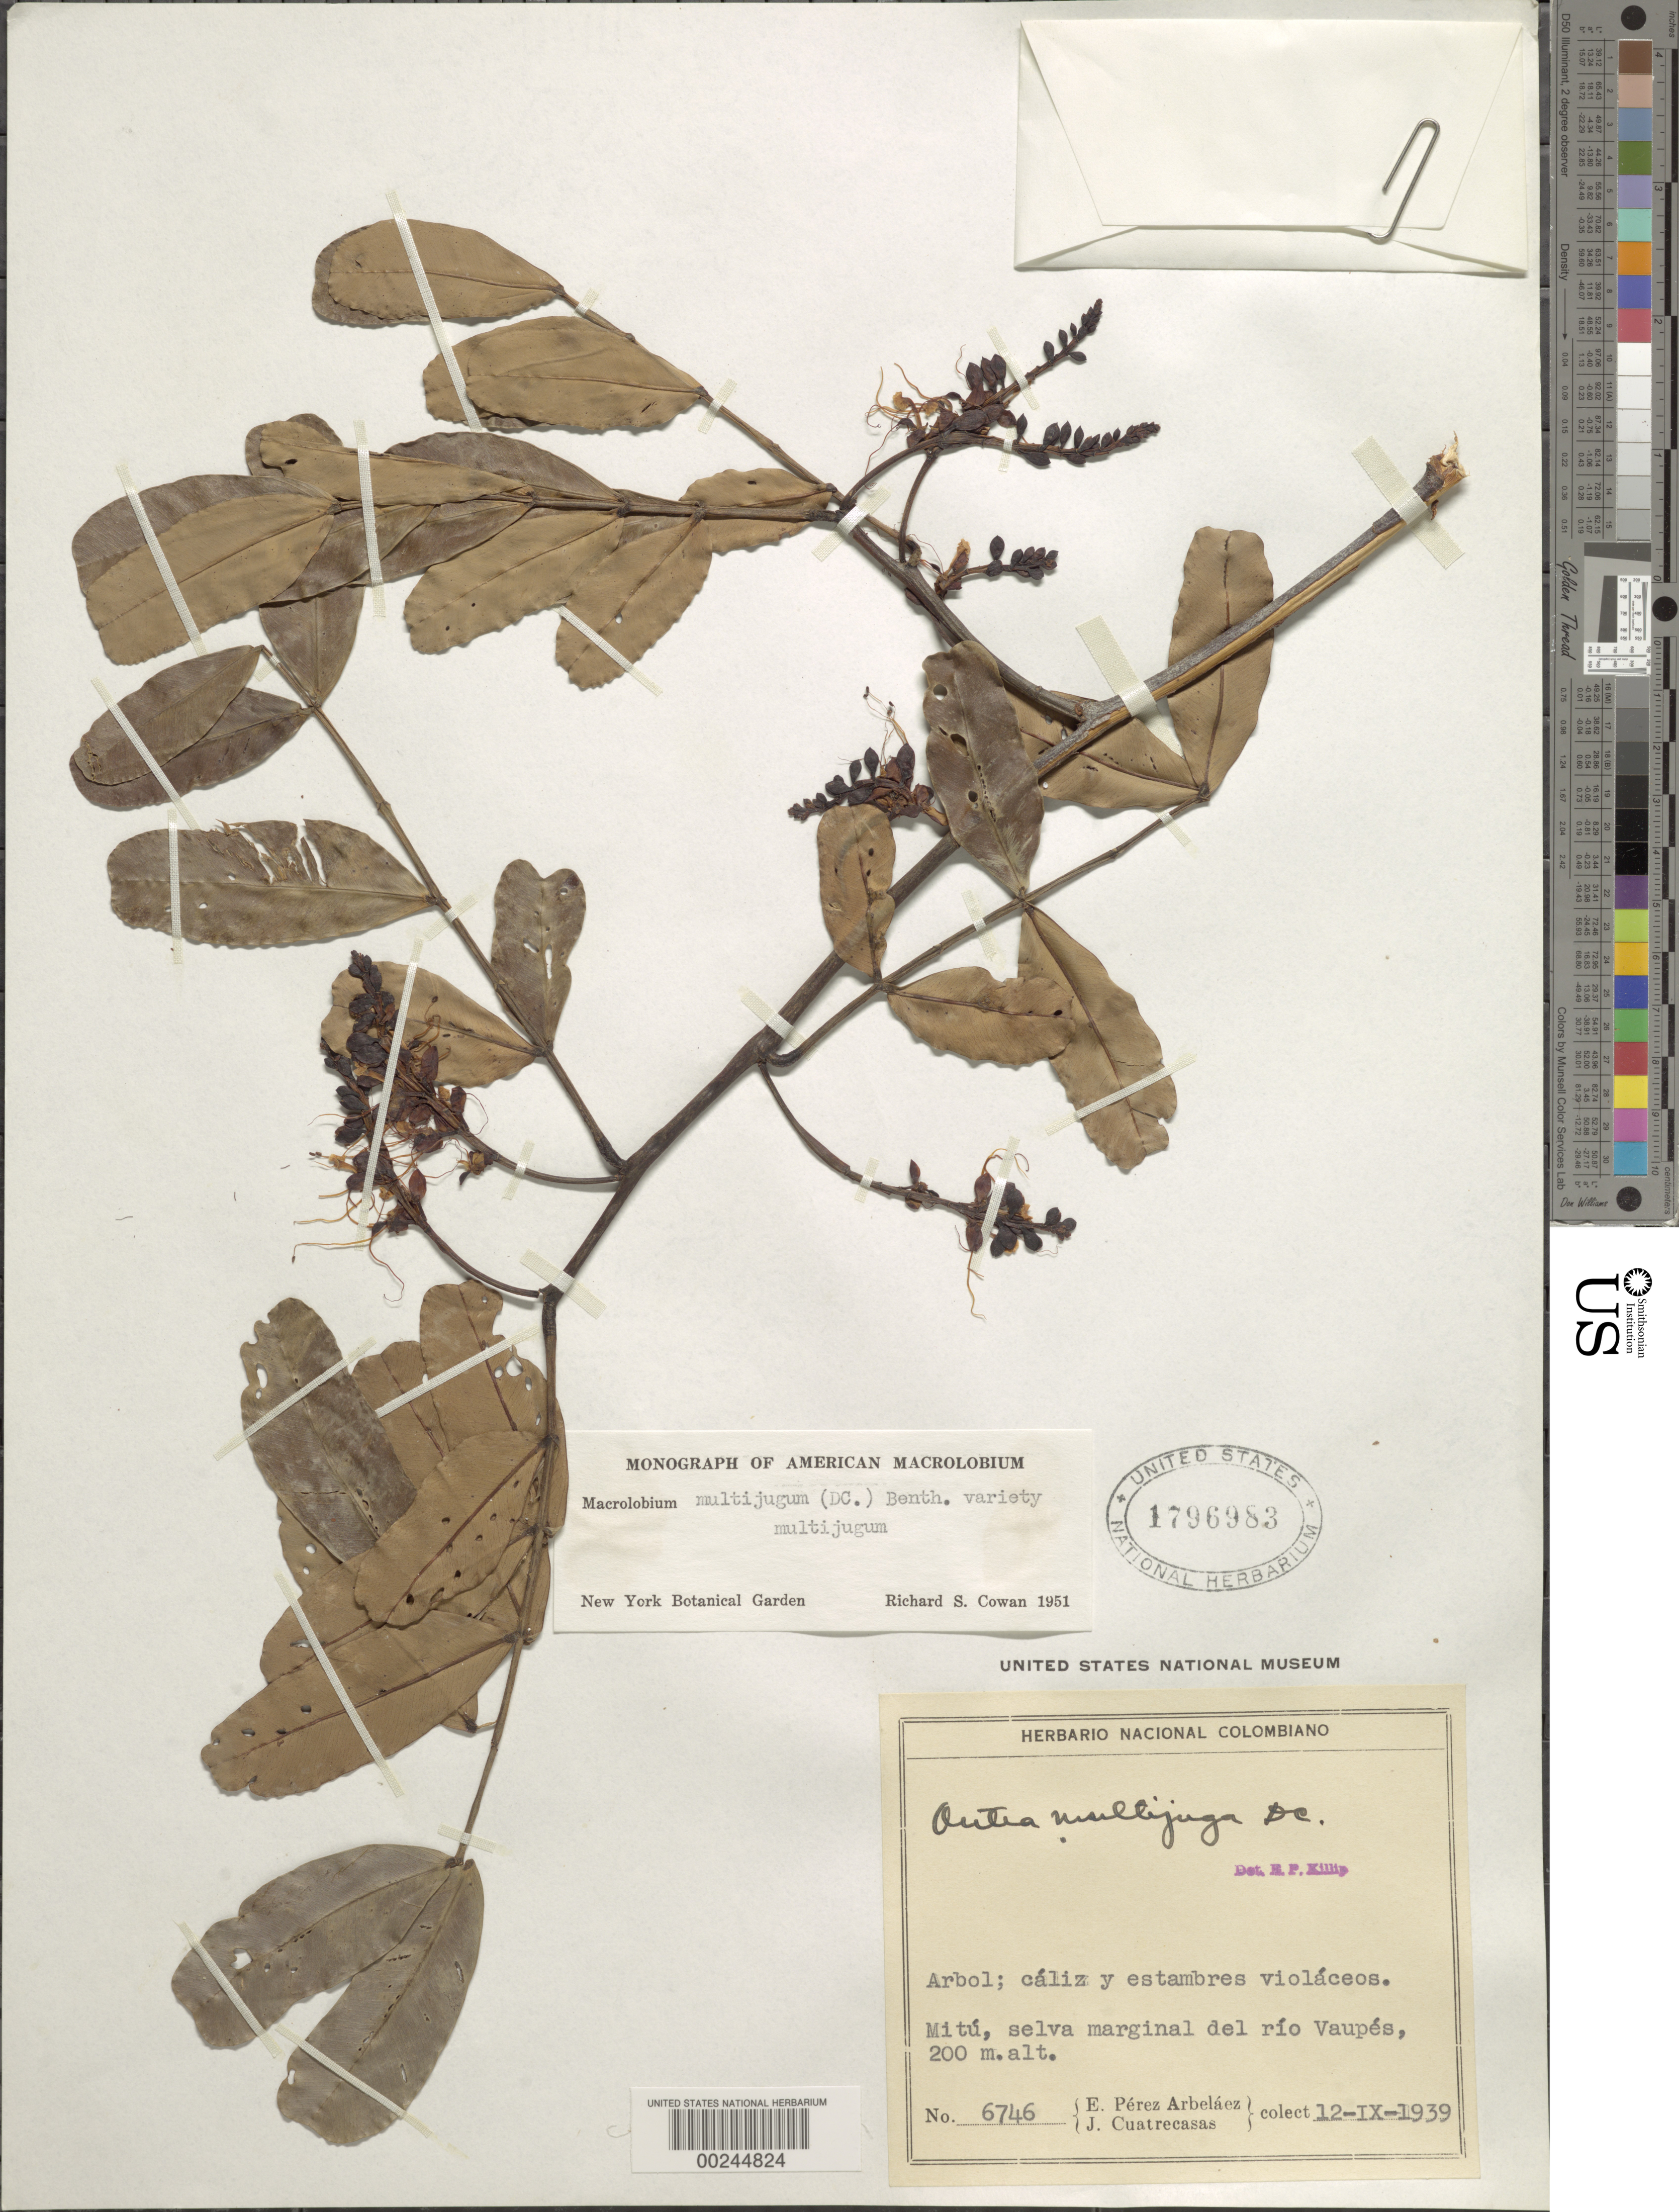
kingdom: Plantae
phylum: Tracheophyta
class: Magnoliopsida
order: Fabales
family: Fabaceae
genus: Macrolobium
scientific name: Macrolobium multijugum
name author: (DC.) Benth.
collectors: E. Pérez Arbeláez & J. Cuatrecasas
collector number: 6746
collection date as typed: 12 Sep 1939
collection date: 1939-09-12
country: Colombia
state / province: Vaupés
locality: Mitu, Rio Vaupes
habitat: Forest bordering river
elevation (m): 200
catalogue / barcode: US 1796983